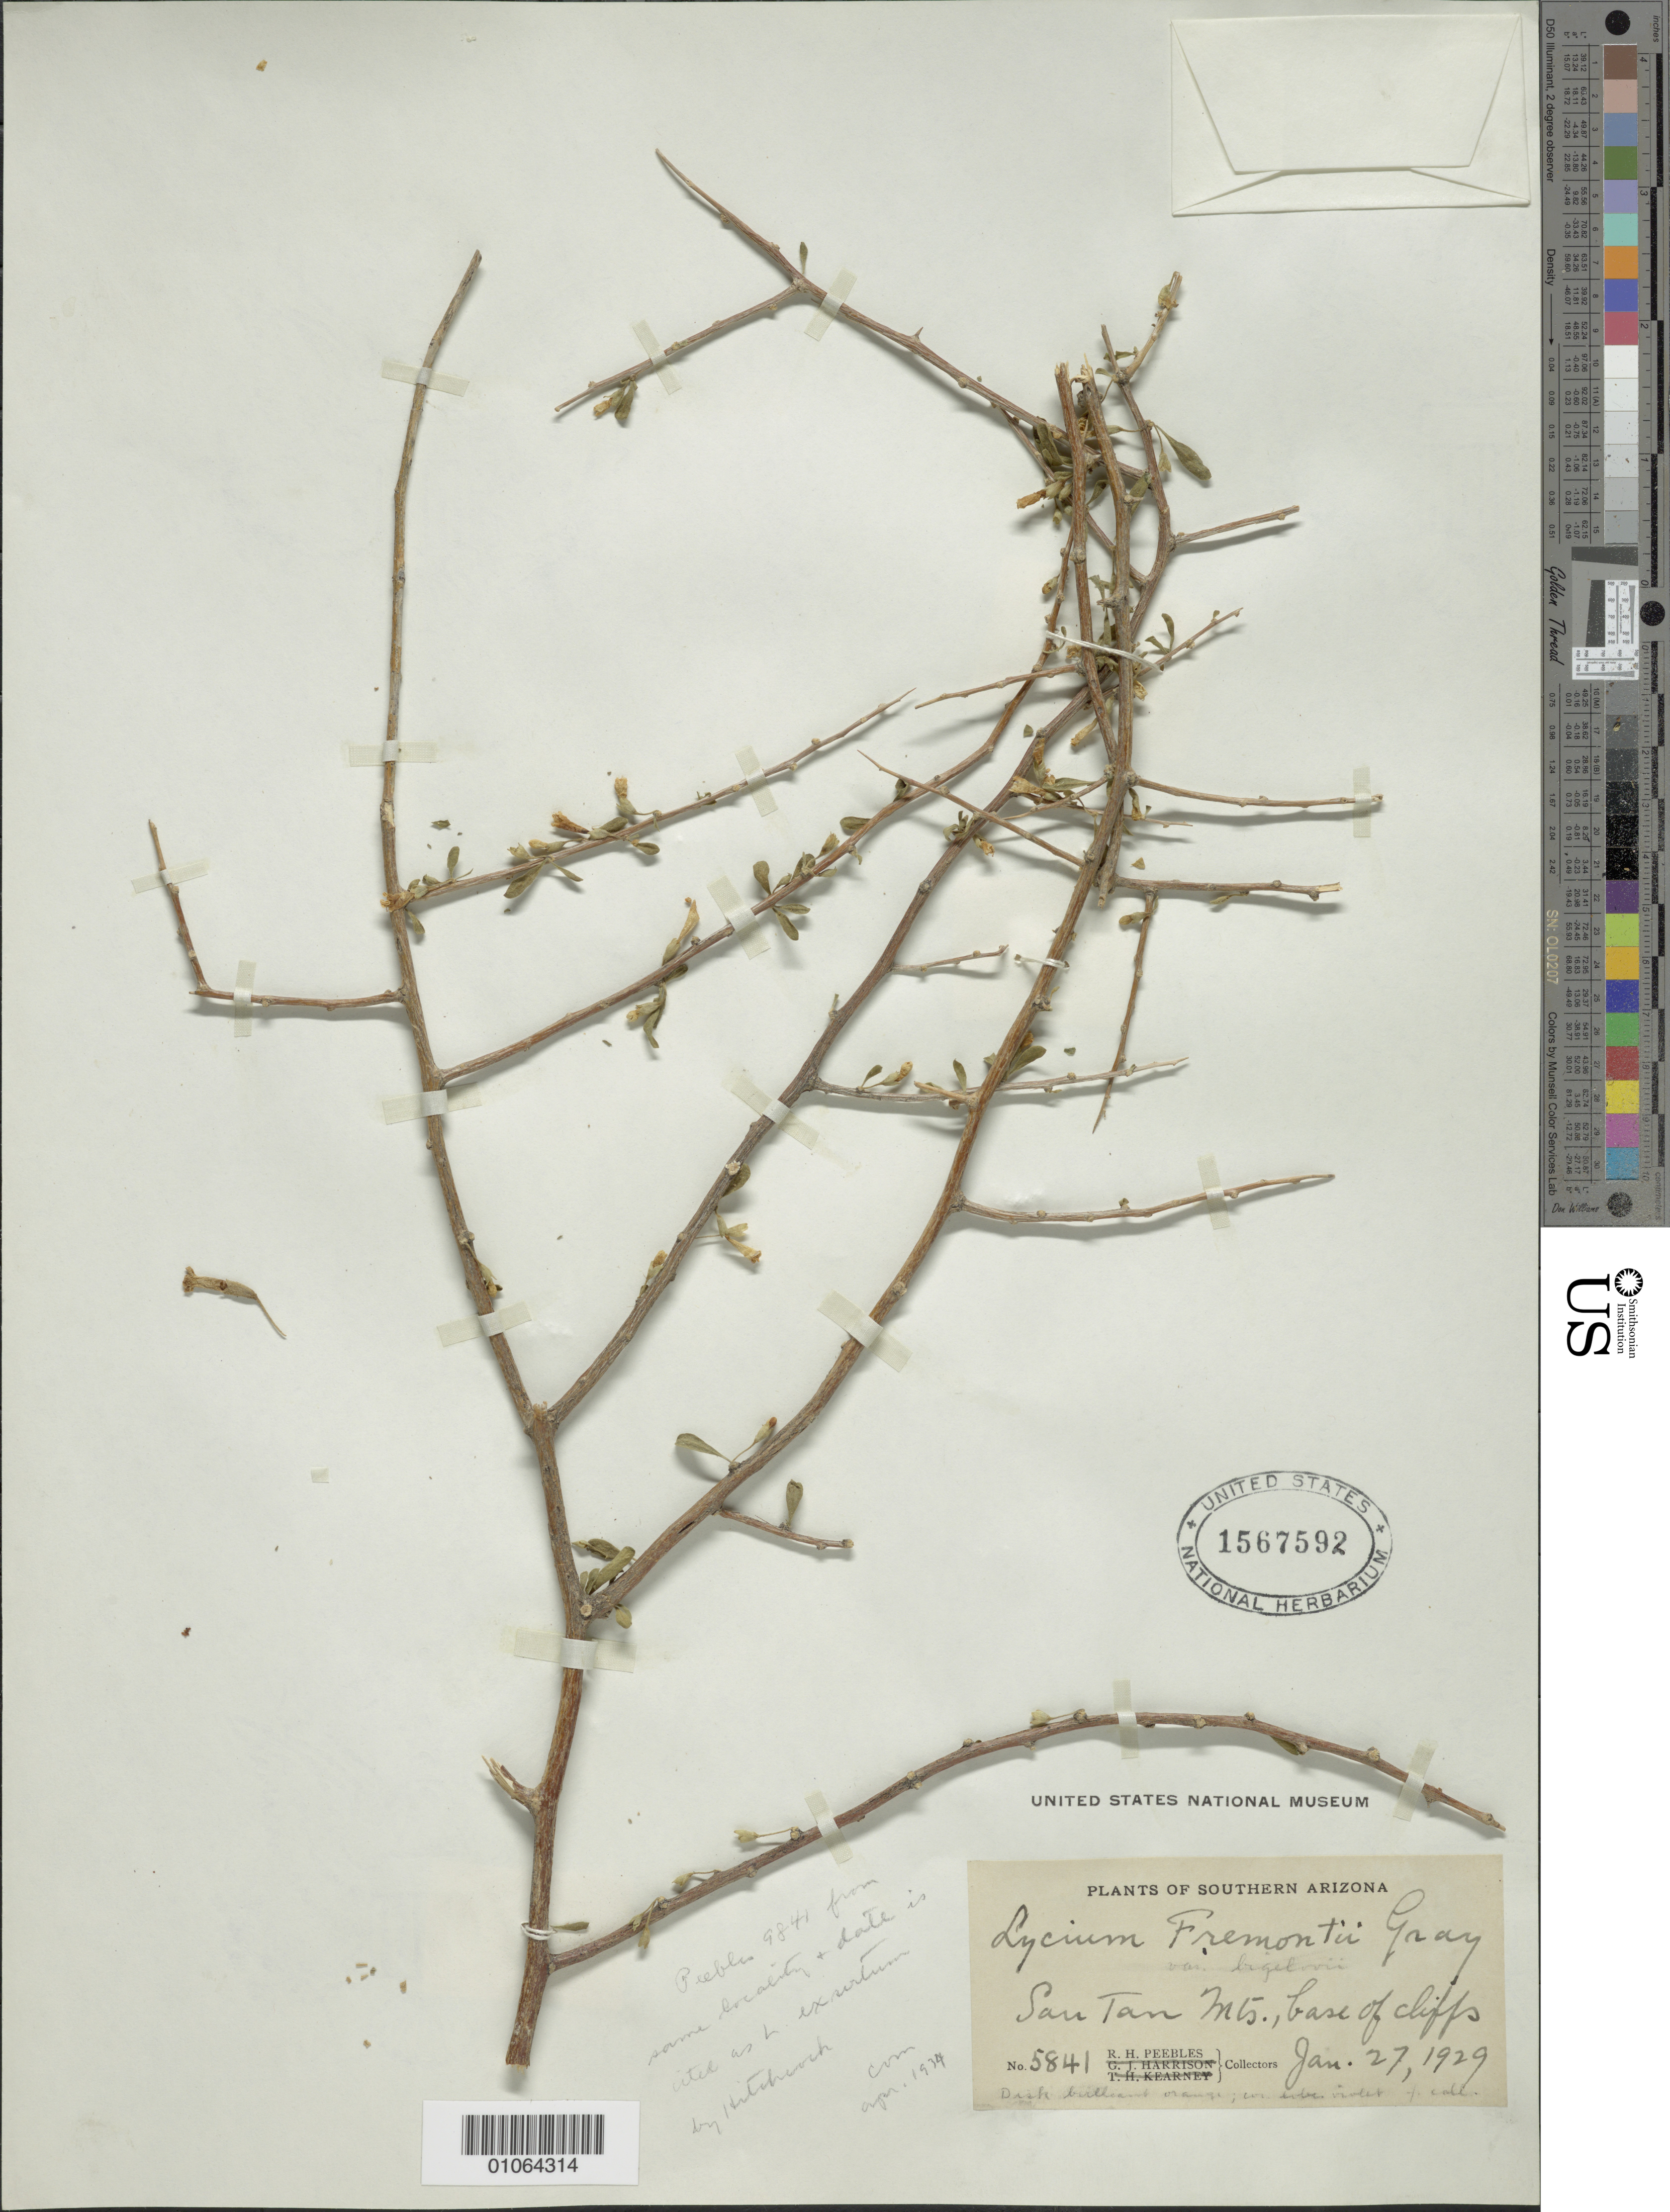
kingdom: Plantae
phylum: Tracheophyta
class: Magnoliopsida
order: Solanales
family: Solanaceae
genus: Lycium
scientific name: Lycium fremontii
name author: A. Gray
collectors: R. H. Peebles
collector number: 5841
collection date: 1929-01-27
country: United States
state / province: Arizona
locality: Southern Arizona, San Tan Mts., base of cliffs.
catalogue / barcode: US 1567592